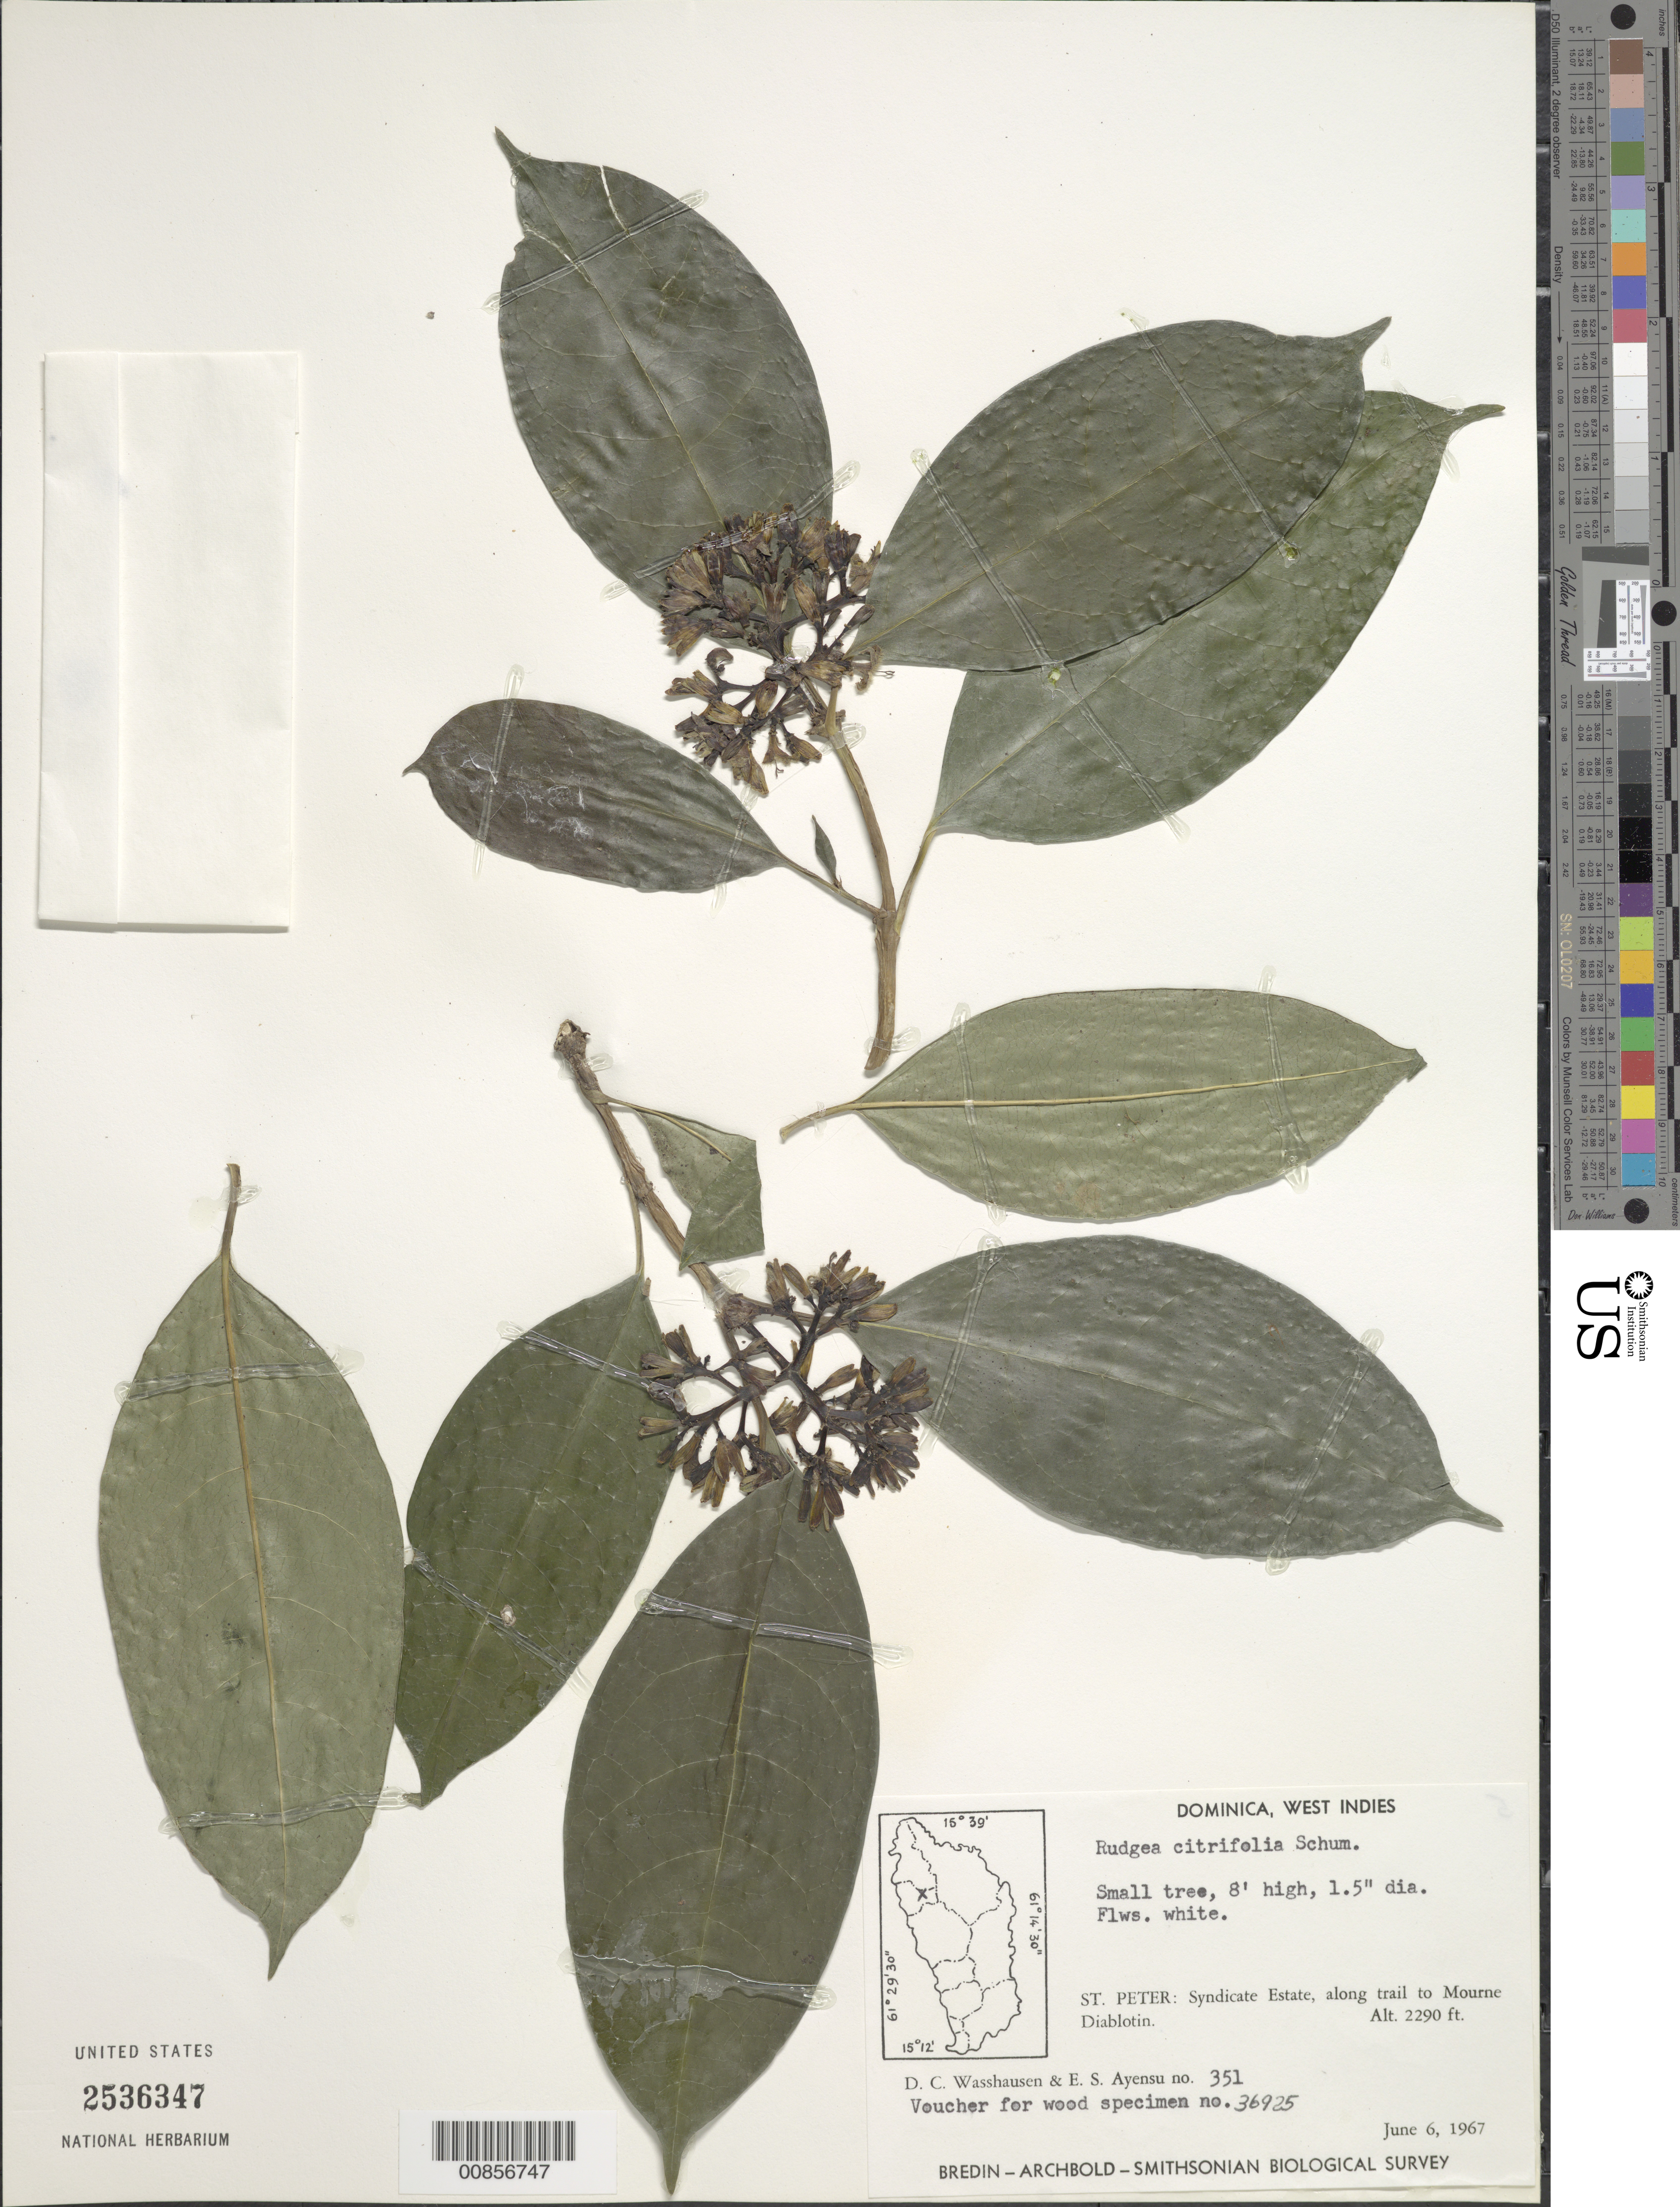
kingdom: Plantae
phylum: Tracheophyta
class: Magnoliopsida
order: Gentianales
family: Rubiaceae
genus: Rudgea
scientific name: Rudgea citrifolia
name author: (Sw.) K. Schum.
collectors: D. C. Wasshausen & E. S. Ayensu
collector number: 351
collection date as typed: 06 Jun 1967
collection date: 1967-06-06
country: Dominica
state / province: St. Peter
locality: Syndicate Estate, along trail to Mourne Diablotin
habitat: Along trail to morne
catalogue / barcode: US 2536347